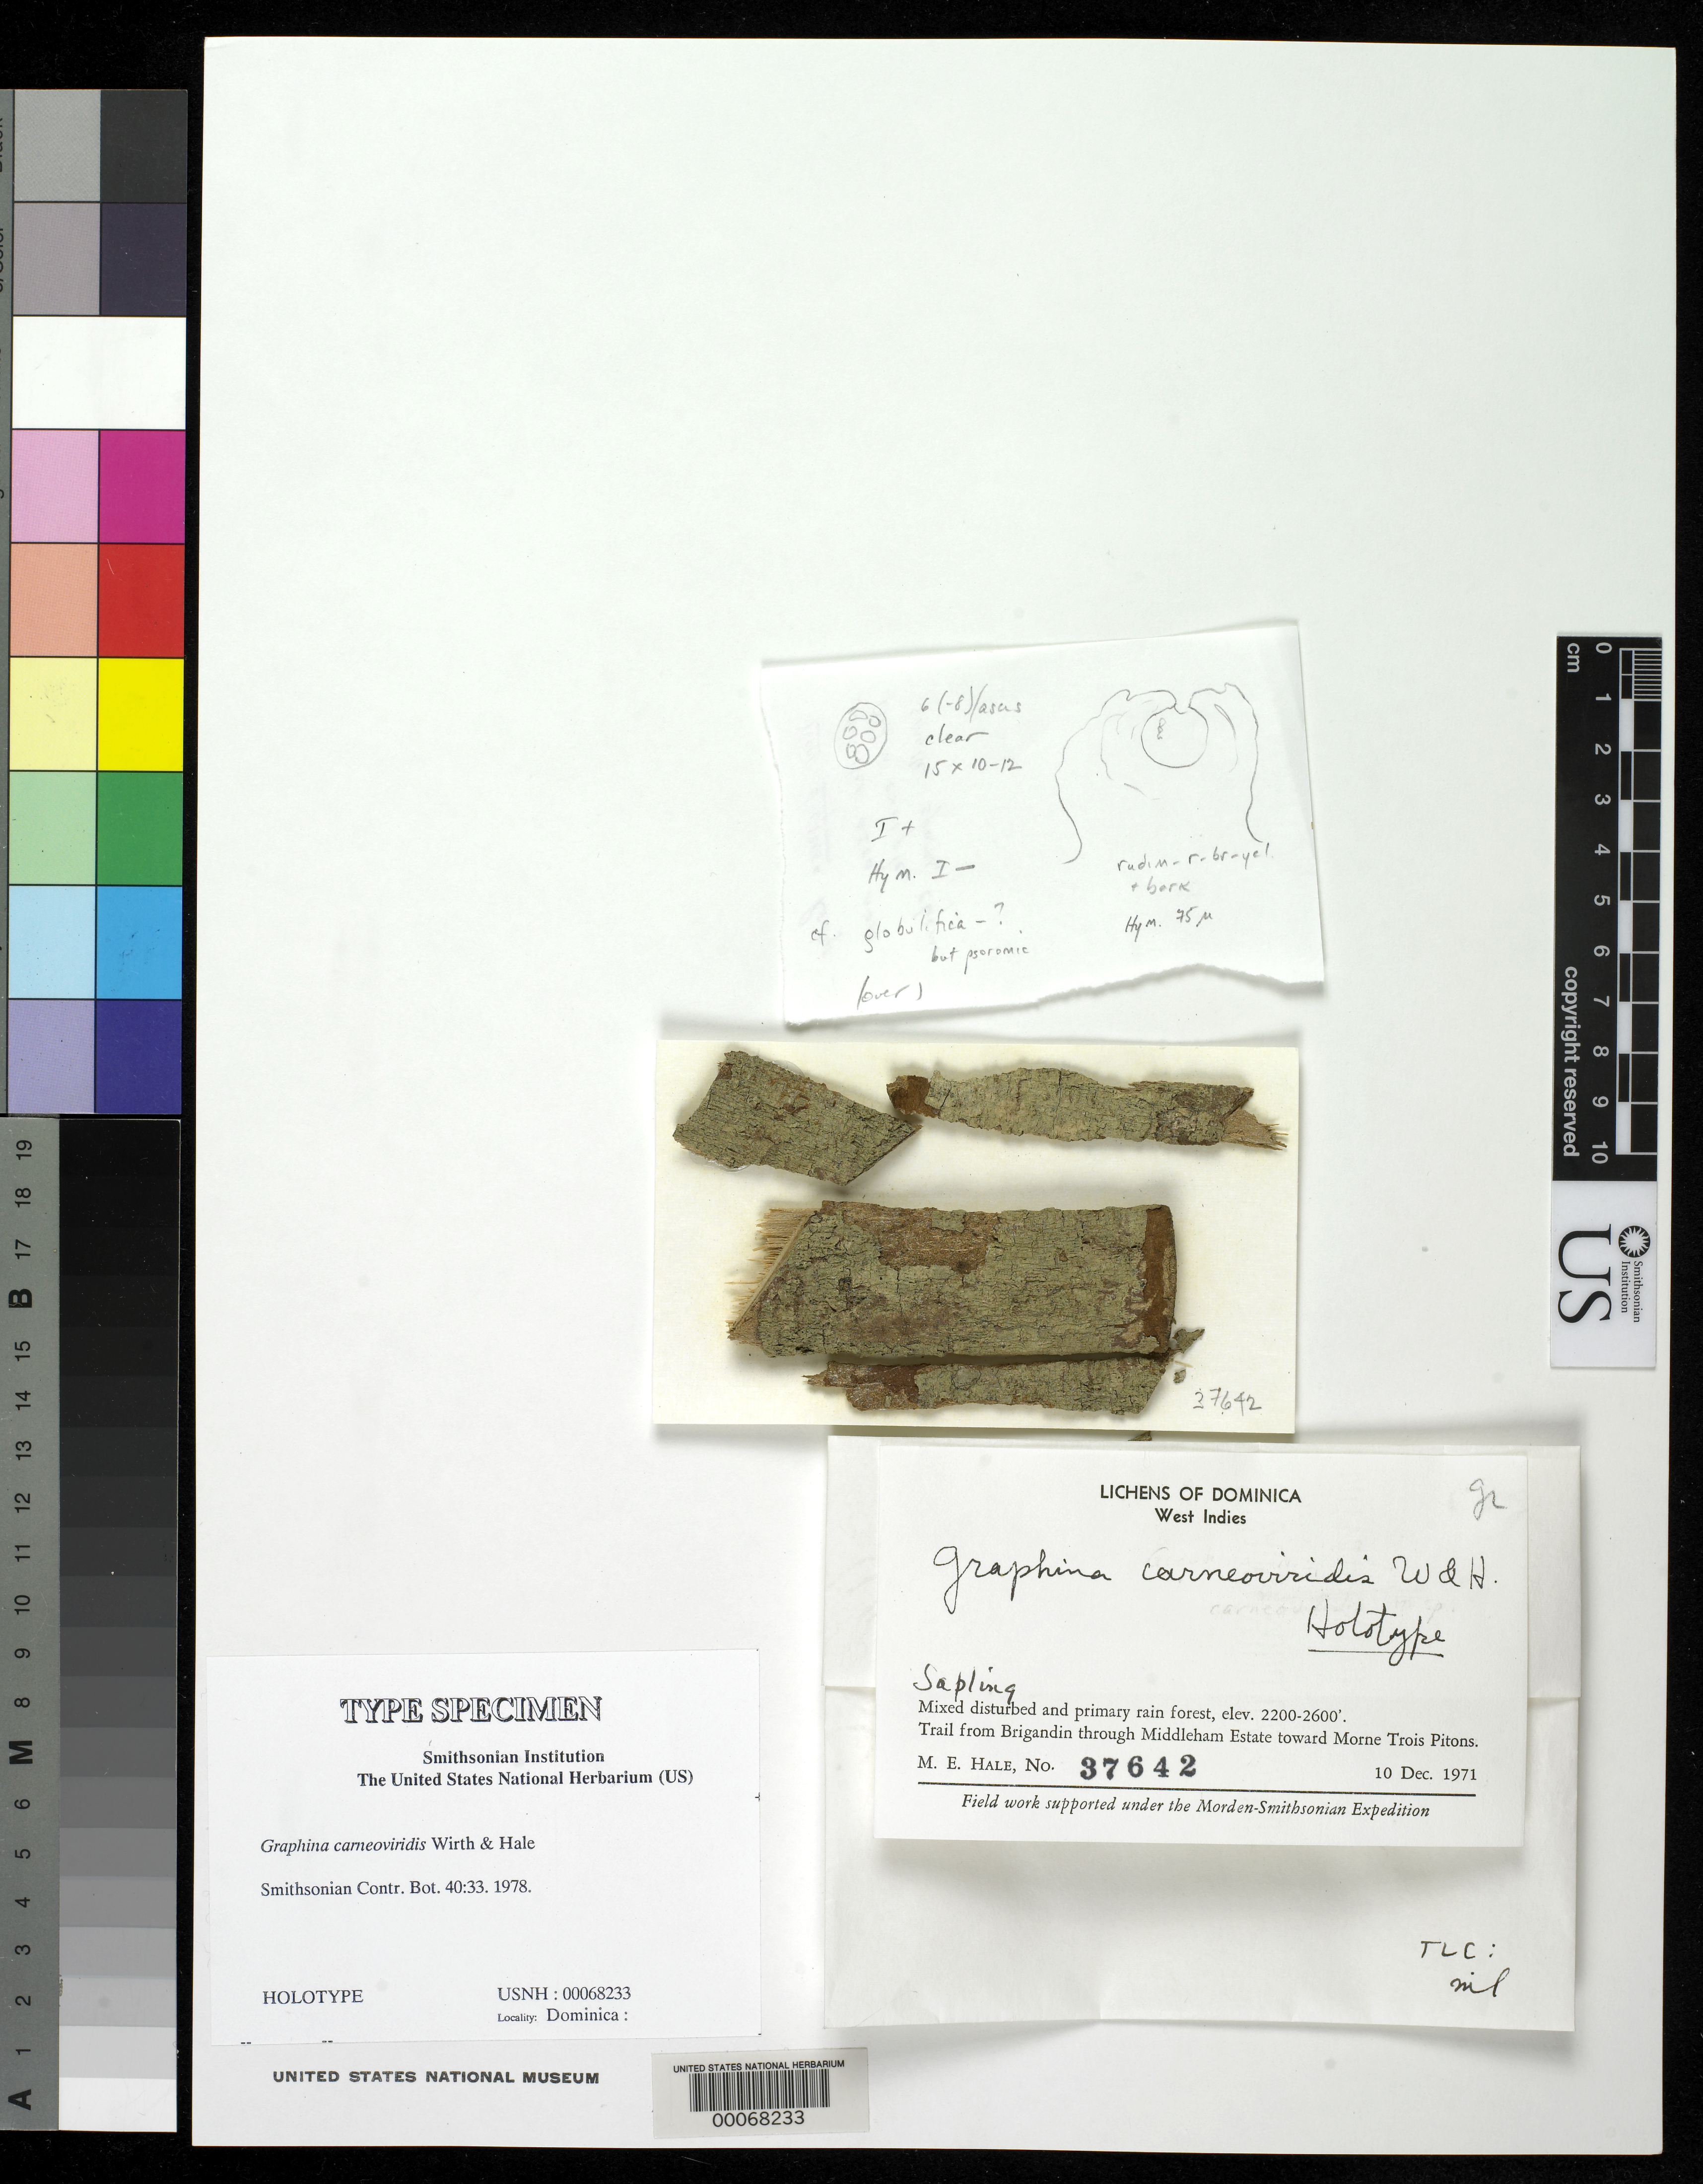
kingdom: Fungi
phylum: Ascomycota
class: Lecanoromycetes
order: Ostropales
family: Graphidaceae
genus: Graphina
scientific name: Graphina carneoviridis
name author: M. Wirth & Hale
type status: Holotype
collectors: M. Hale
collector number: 37642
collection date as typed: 10 Dec 1971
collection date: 1971-12-10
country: Dominica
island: Dominica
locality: Trail from Brigandin through Middleham Estate toward Morne Trois Pitons.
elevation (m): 2200